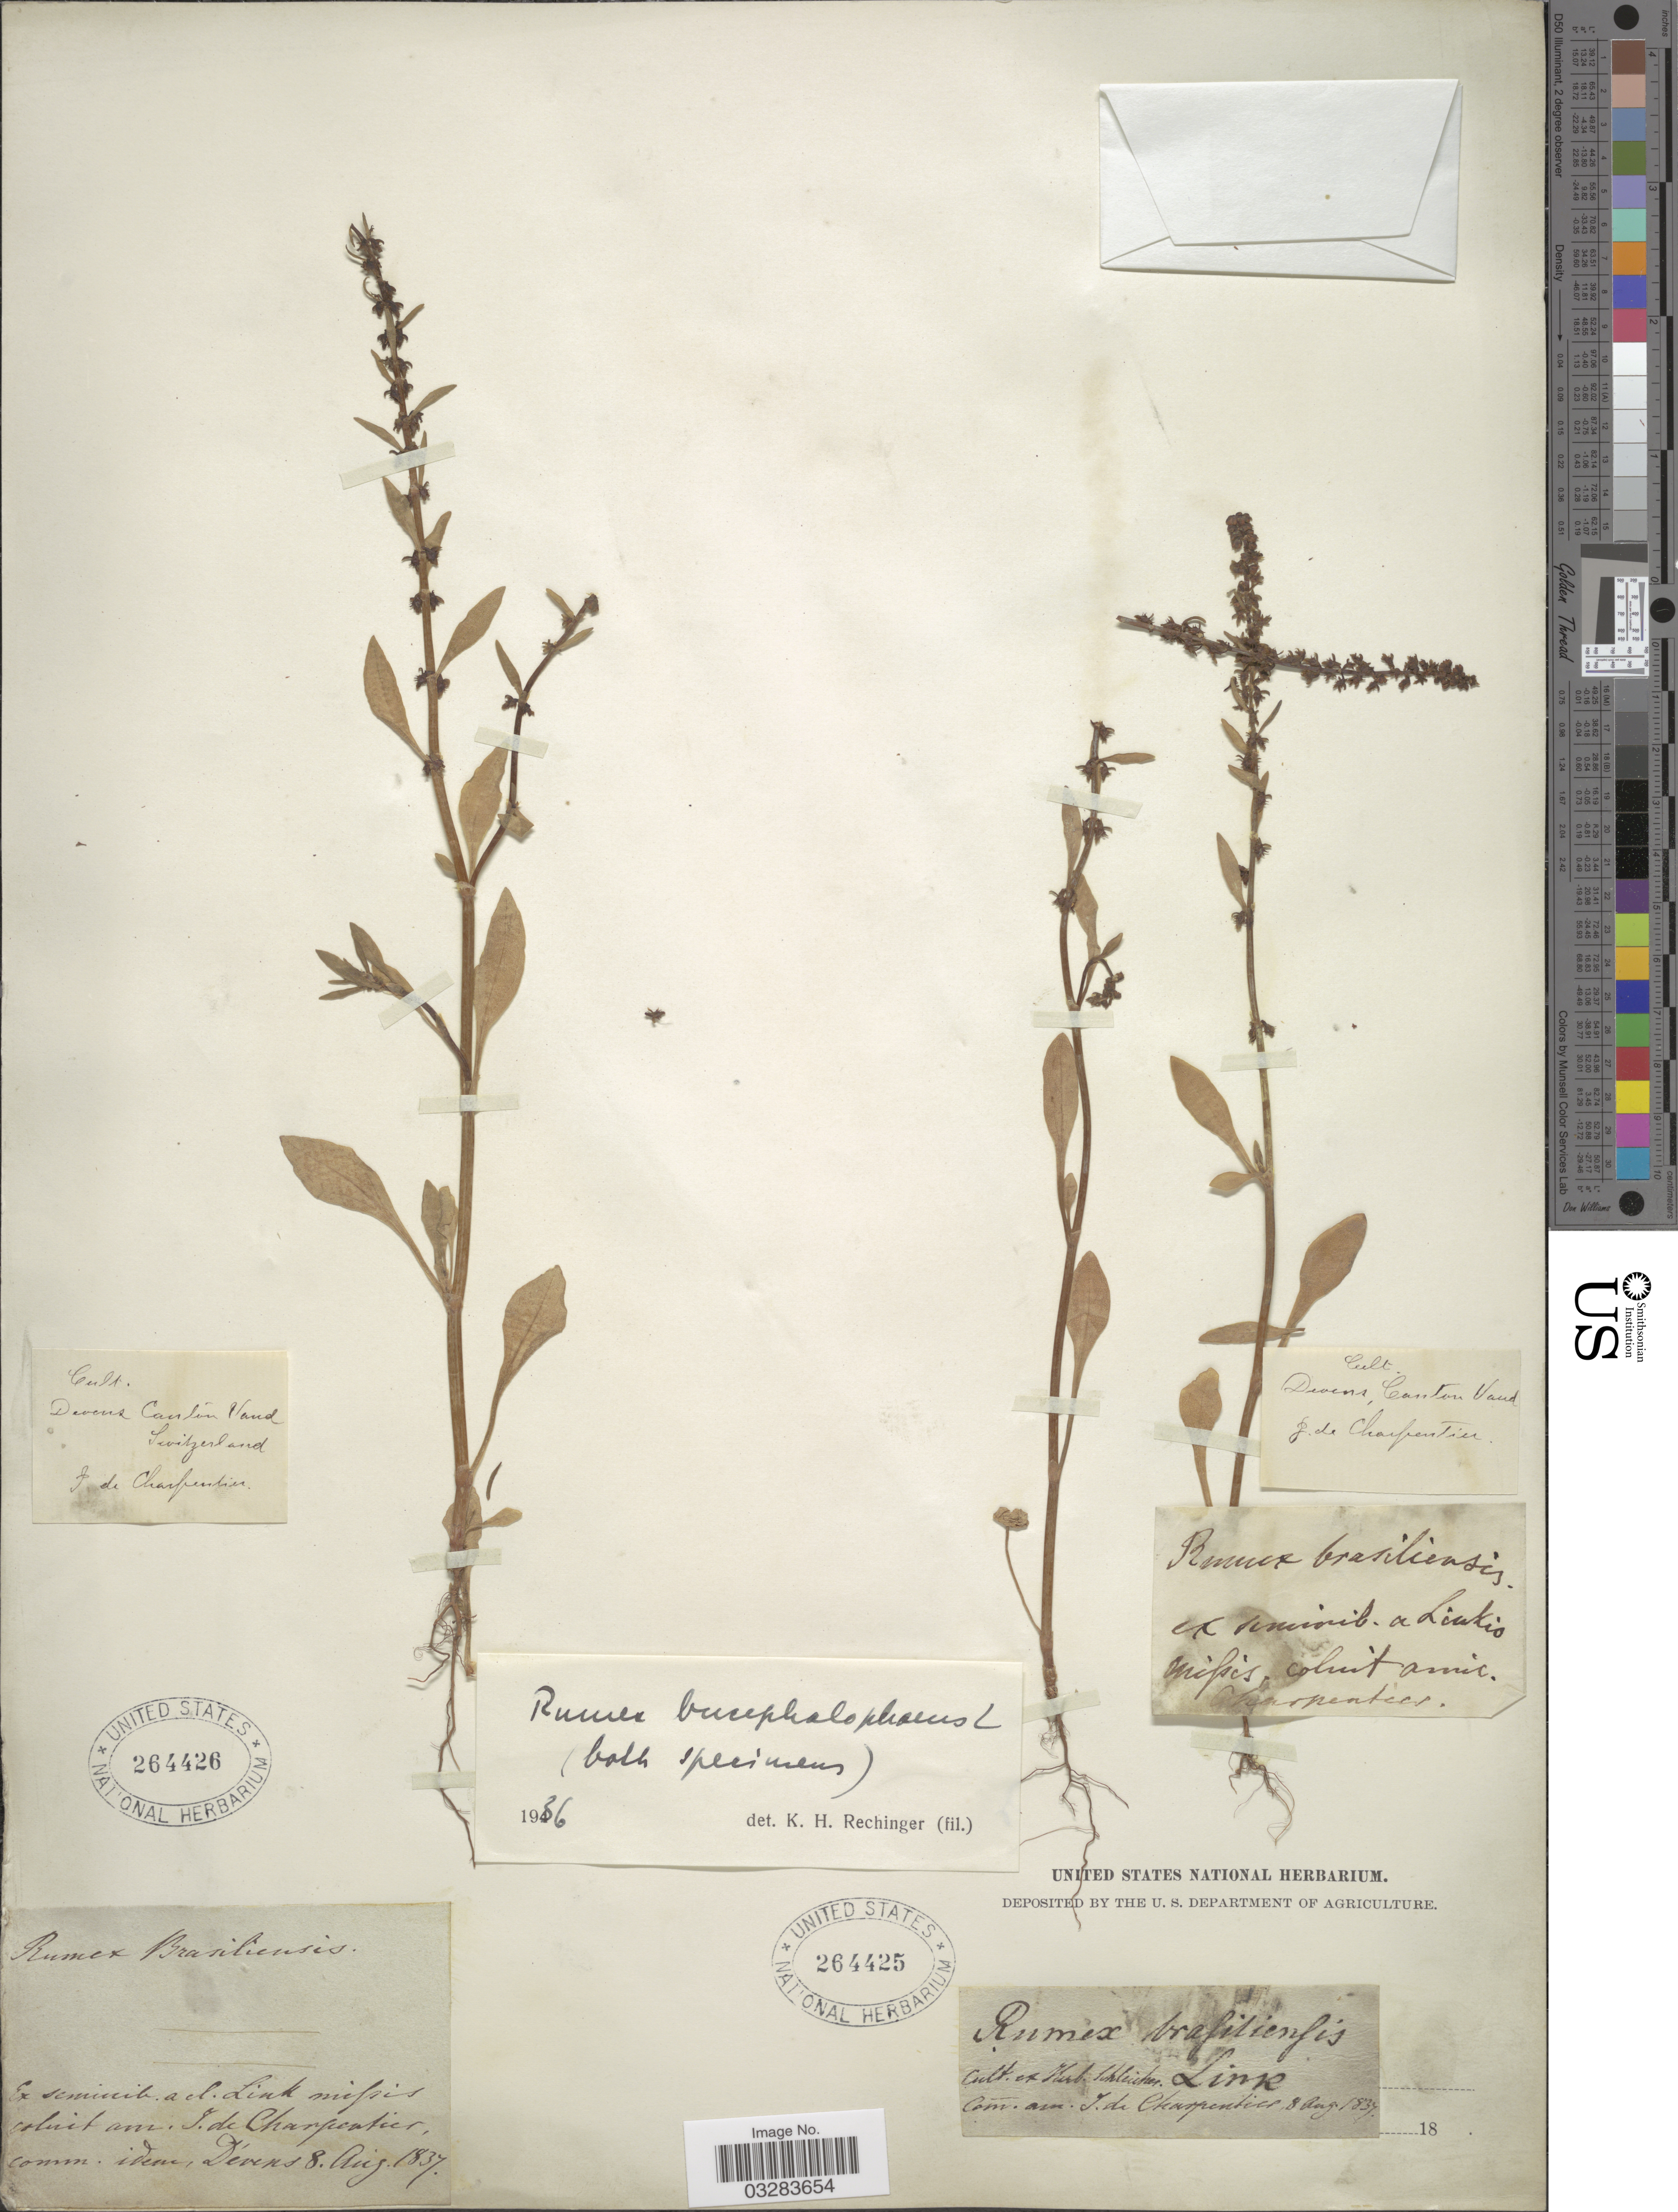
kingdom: Plantae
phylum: Tracheophyta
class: Magnoliopsida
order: Caryophyllales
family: Polygonaceae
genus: Rumex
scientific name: Rumex bucephalophorus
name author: L.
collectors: J. de Charpentier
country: Switzerland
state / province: Vaud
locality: Devens Canton Vaud.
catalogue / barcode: US 264426